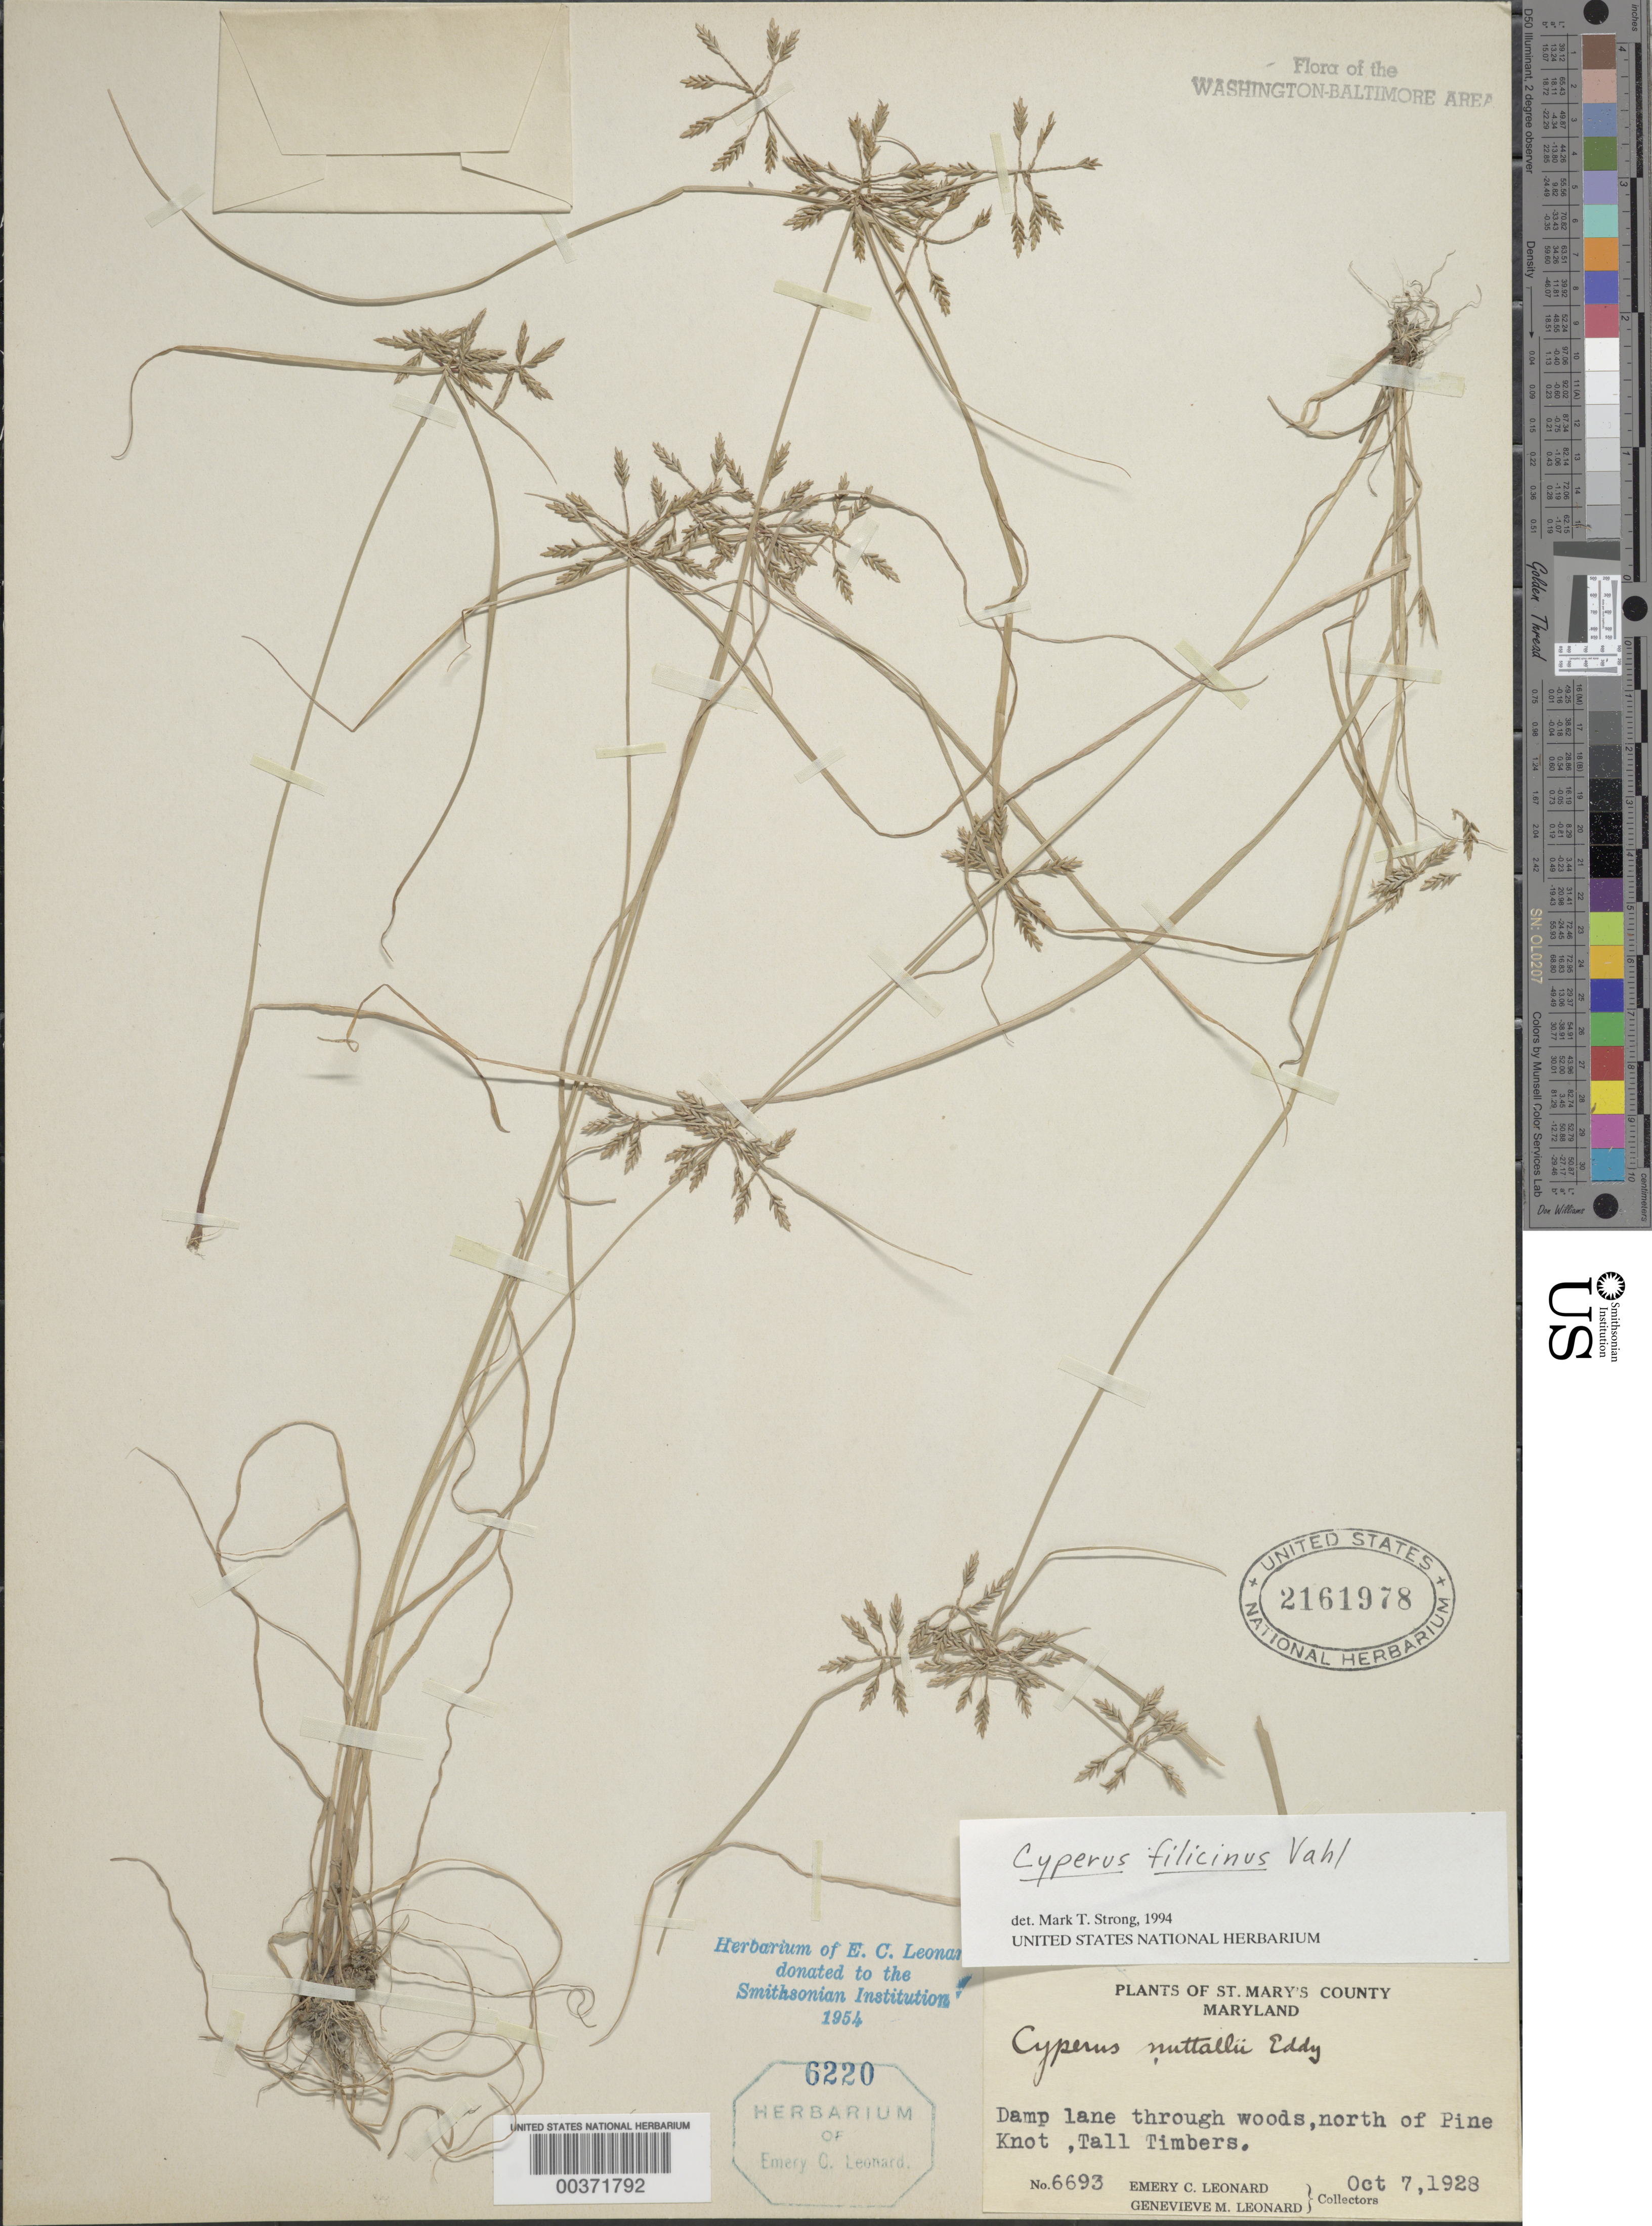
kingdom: Plantae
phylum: Tracheophyta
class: Liliopsida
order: Poales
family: Cyperaceae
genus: Cyperus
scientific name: Cyperus filicinus Vahl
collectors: E. C. Leonard & G. M. Leonard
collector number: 6693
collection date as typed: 07 Oct 1928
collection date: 1928-10-07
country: United States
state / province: Maryland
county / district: St. Mary's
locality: North of Pine Knot, Tall Timbers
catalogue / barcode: US 2161978